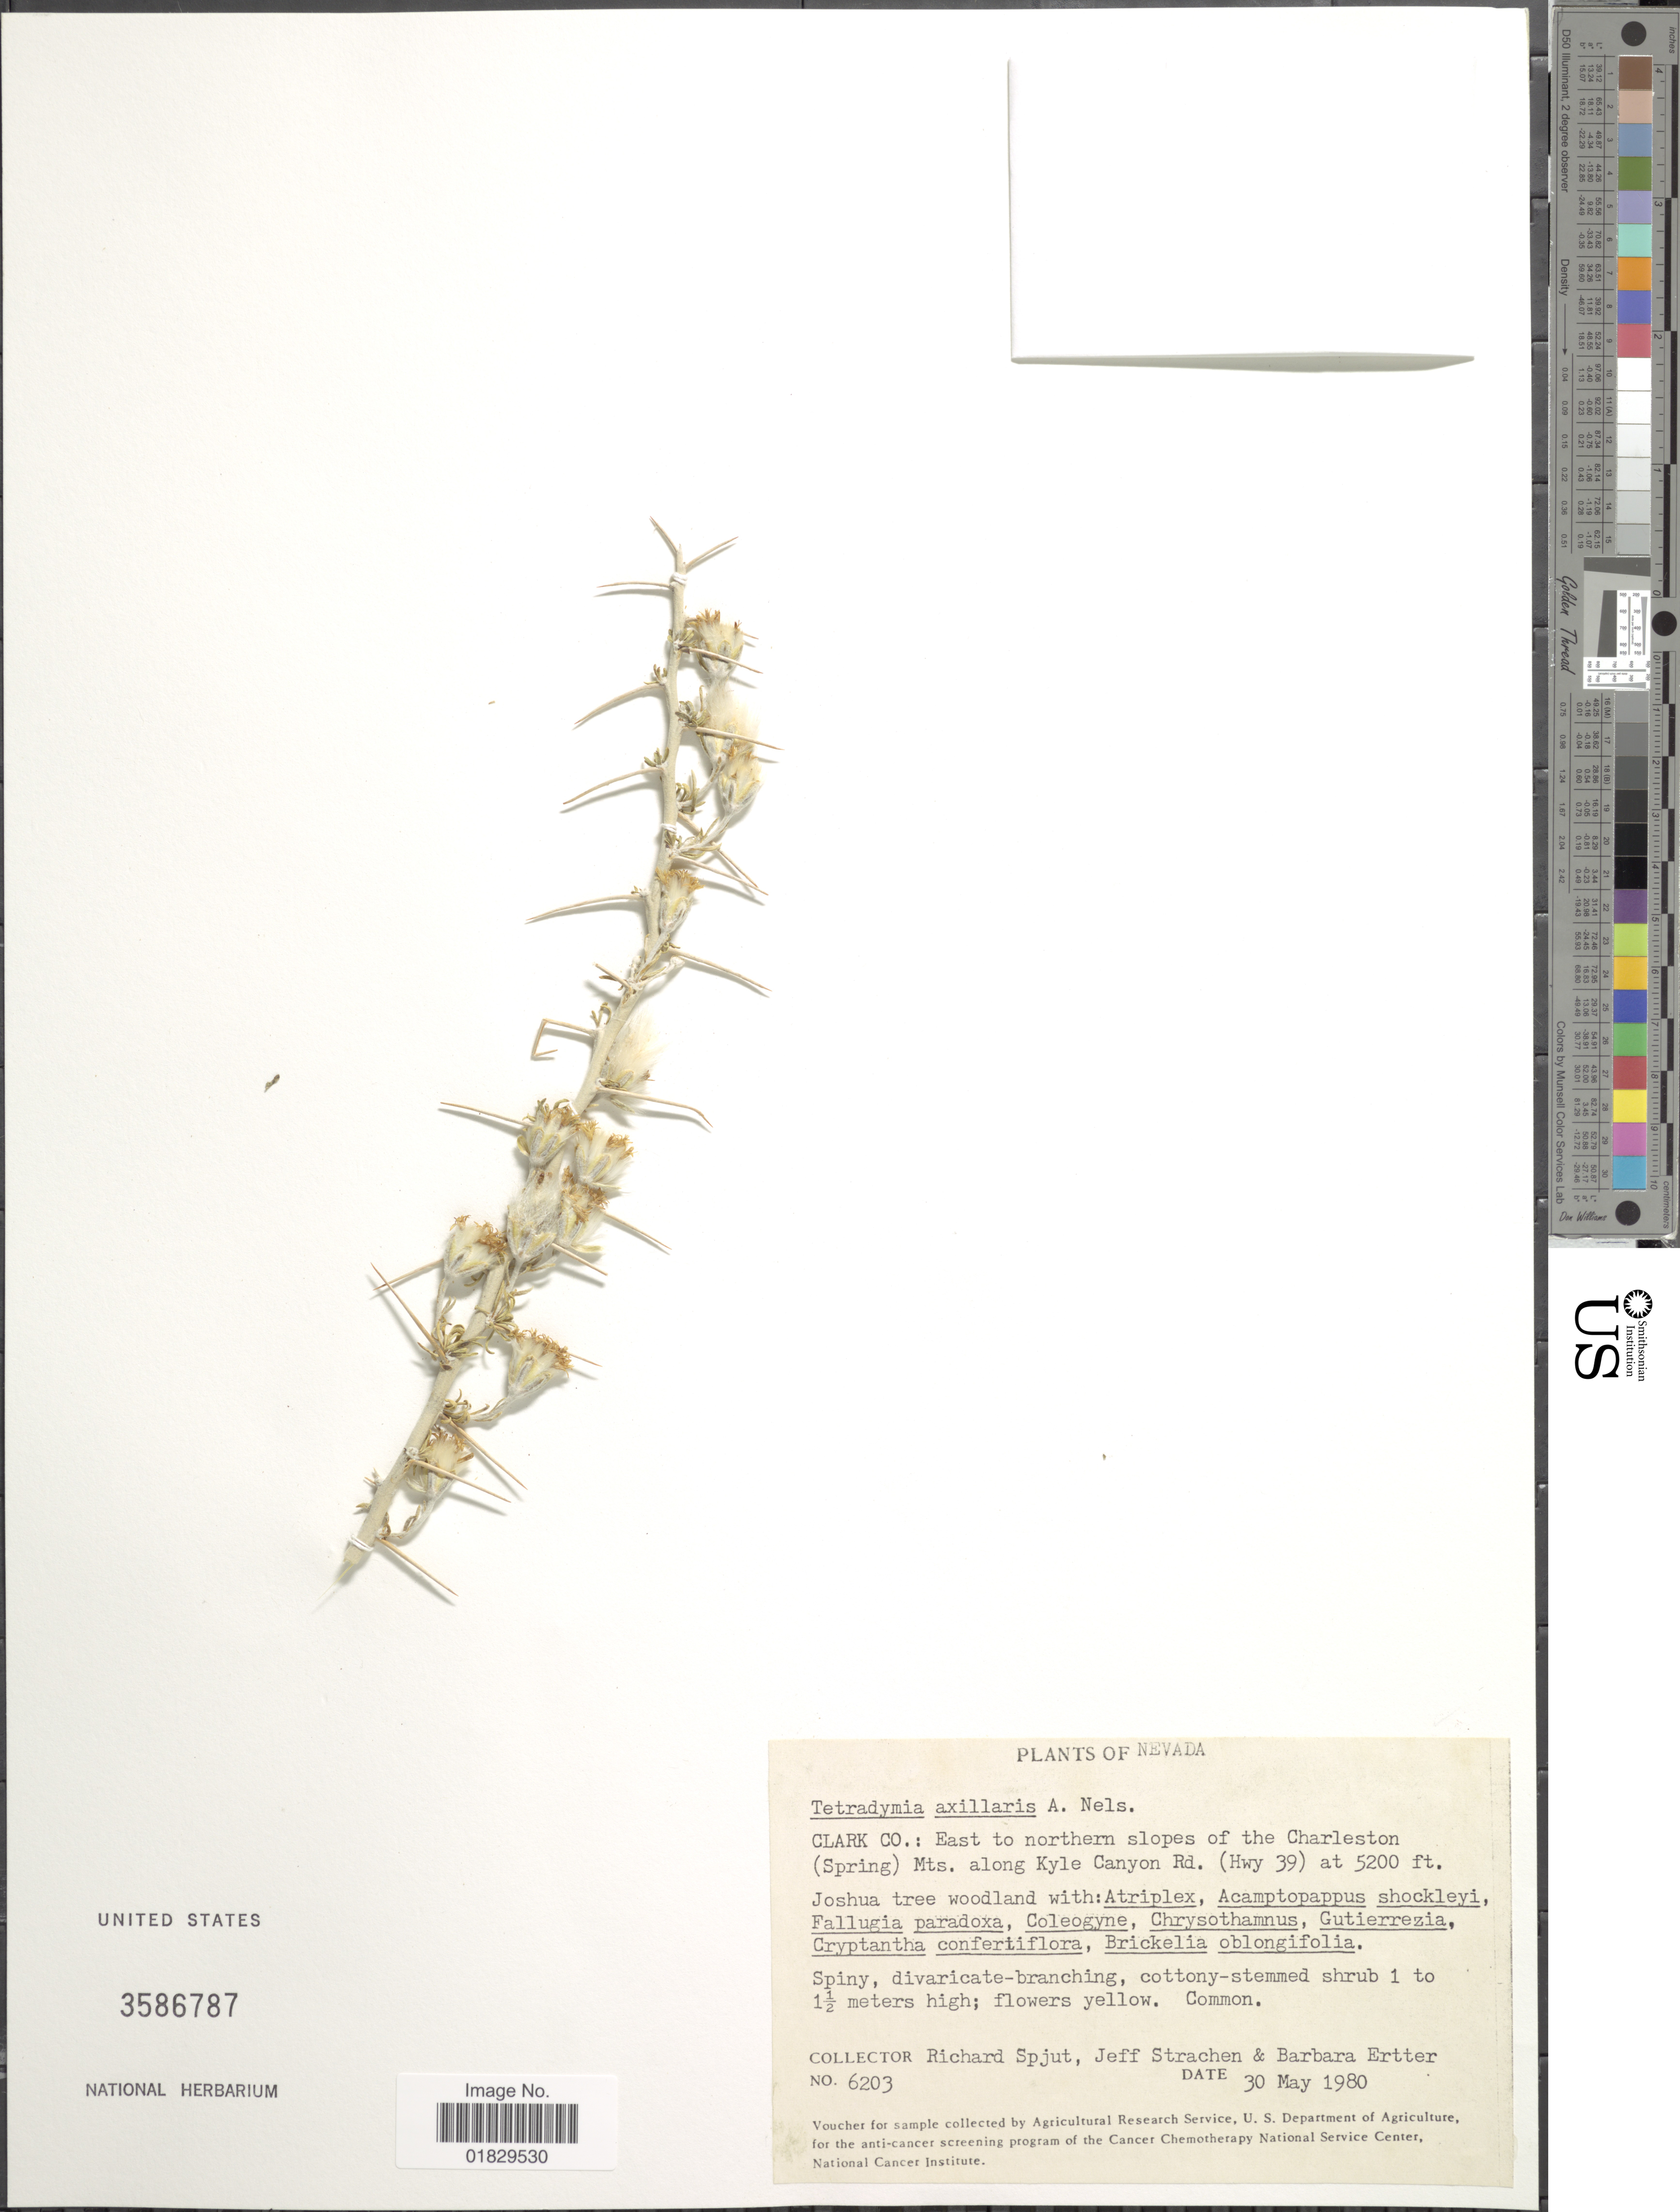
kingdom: Plantae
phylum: Tracheophyta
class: Magnoliopsida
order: Asterales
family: Asteraceae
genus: Tetradymia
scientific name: Tetradymia axillaris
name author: A. Nelson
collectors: R. Spjut, J. Strachen & B. Ertter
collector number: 6203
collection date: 1980-05-30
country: United States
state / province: Nevada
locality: Clark Co.: East to northern slopes of the Charleston (Spring) Mts. along Kyle Canyon Rd. (Hwy 39)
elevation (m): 1585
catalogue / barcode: US 3586787